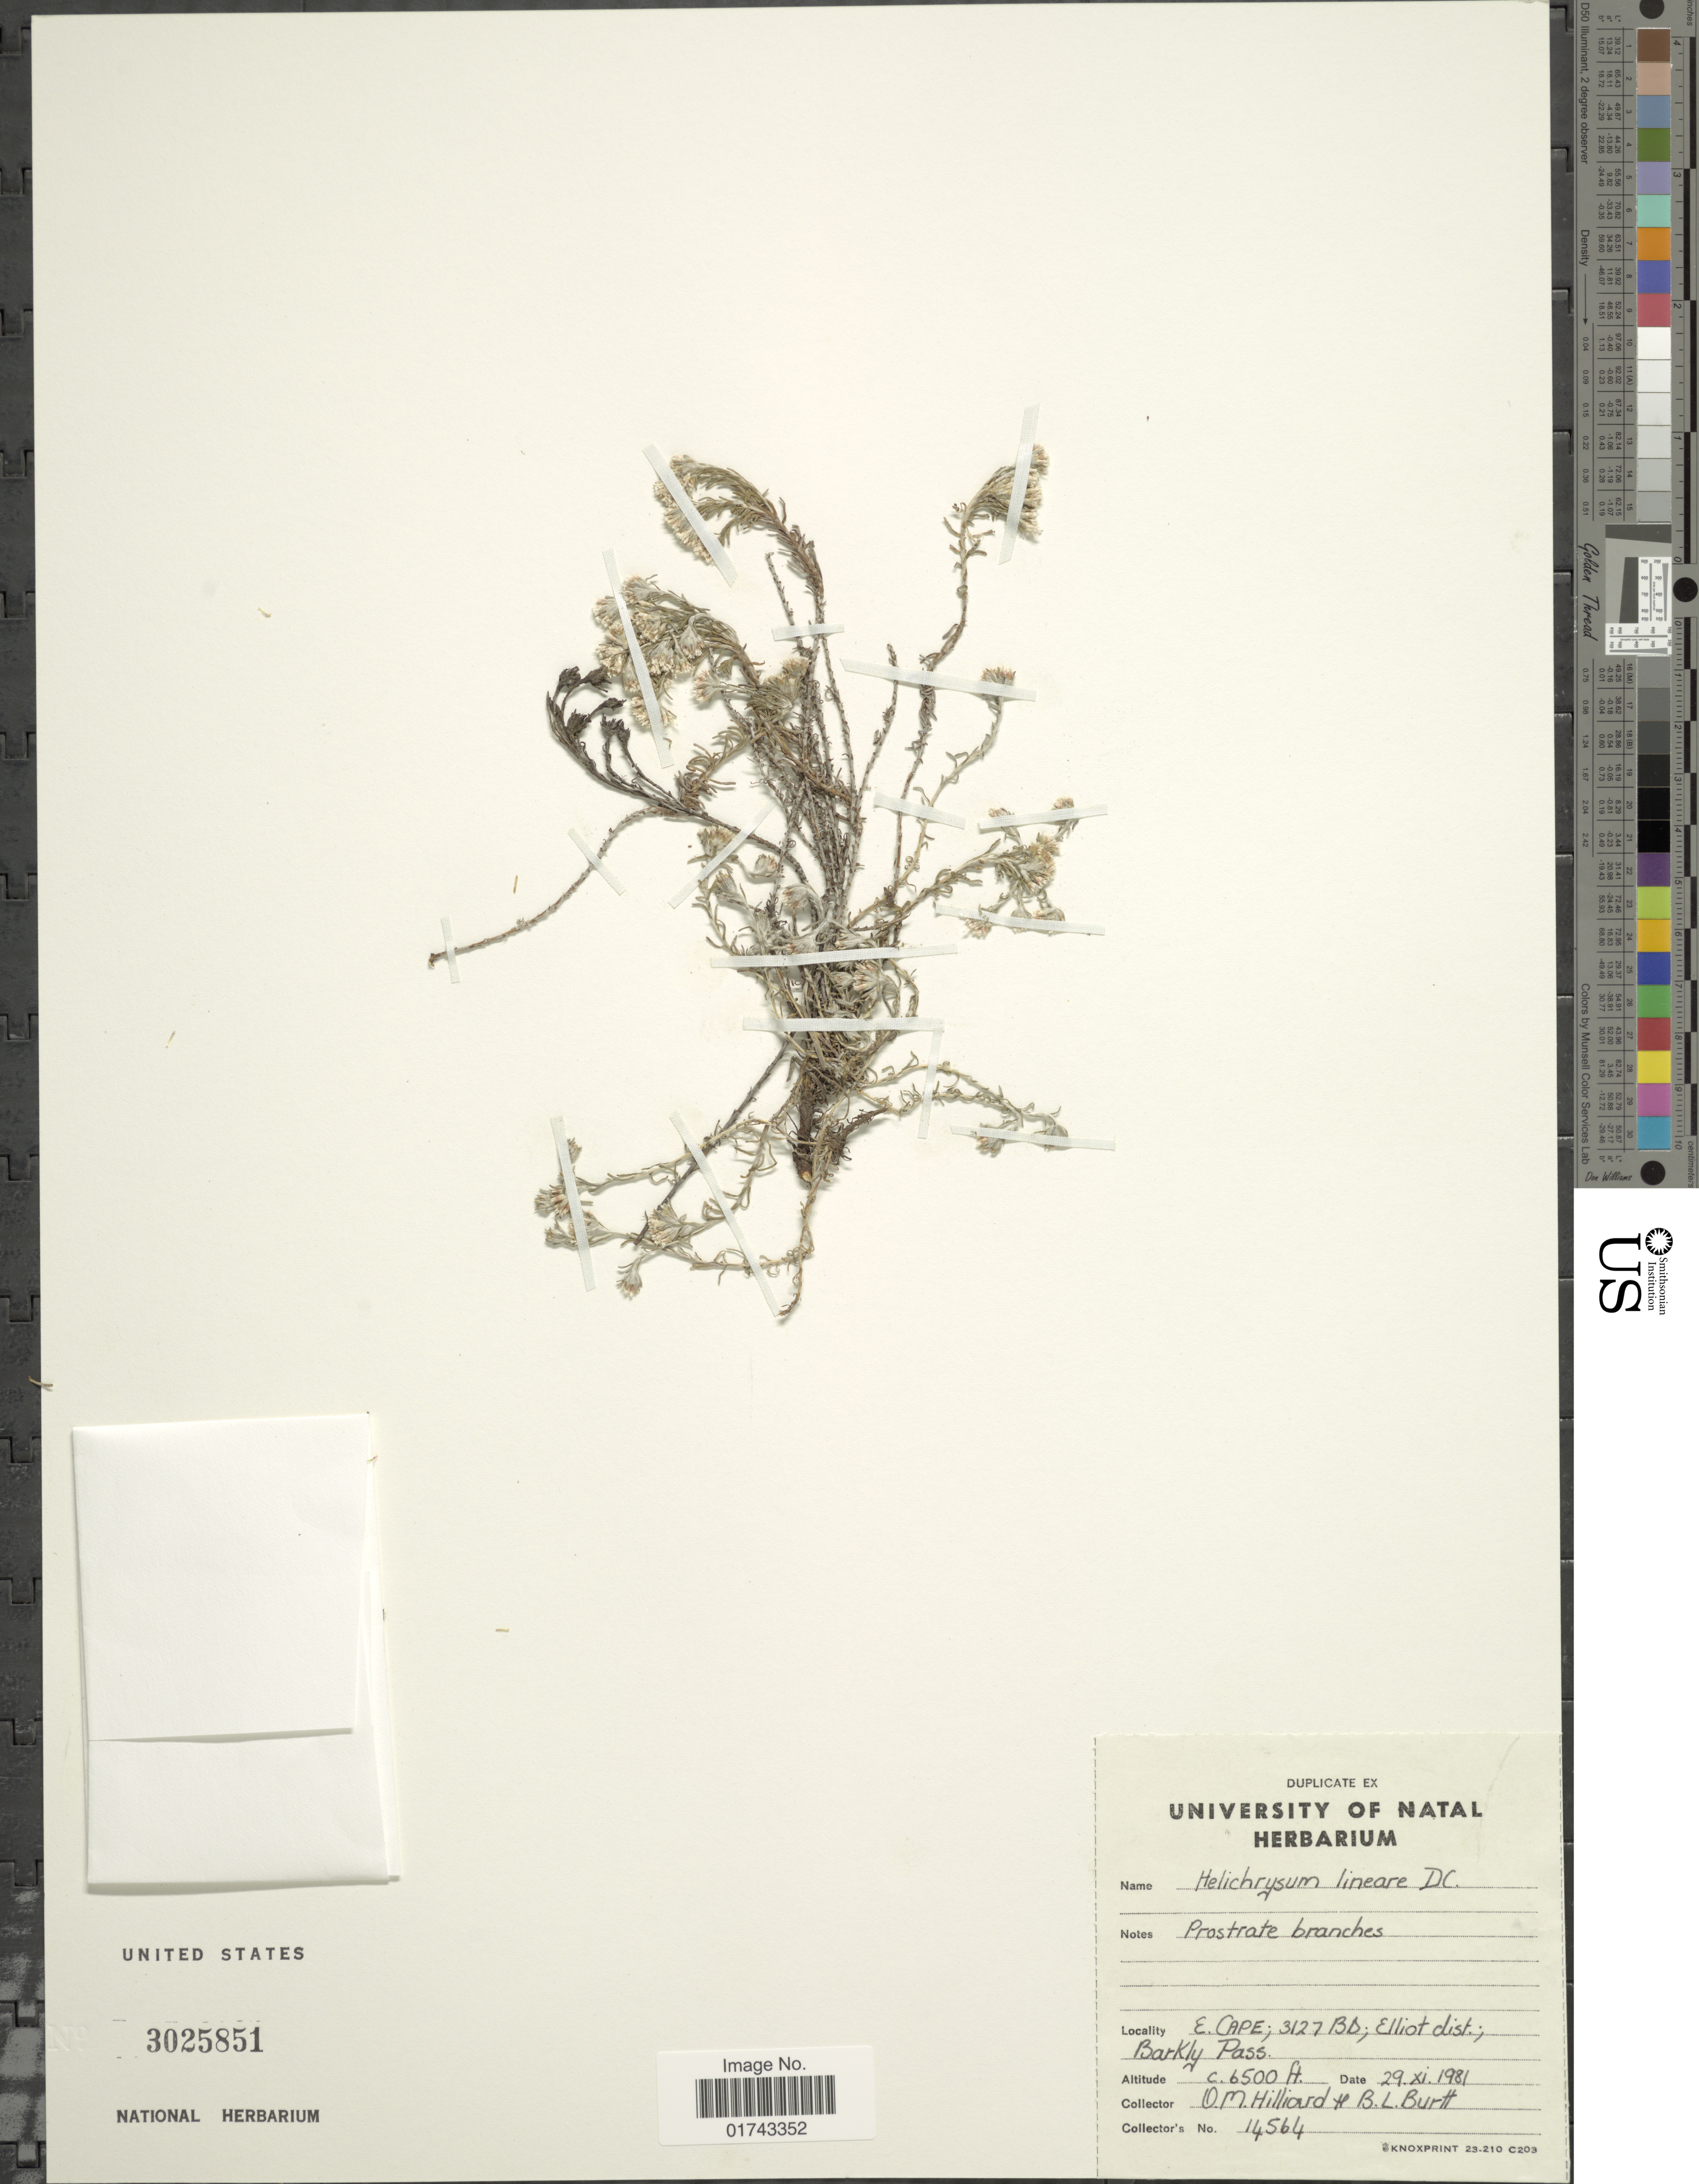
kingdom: Plantae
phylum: Tracheophyta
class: Magnoliopsida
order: Asterales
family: Asteraceae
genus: Helichrysum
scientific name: Helichrysum lineare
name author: DC.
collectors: O. M. Hilliard & B. L. Burtt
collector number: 14564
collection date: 1981-11-29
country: South Africa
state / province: Eastern Cape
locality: E. Cape; 3127BD, Elliot dist.; Barkly Pass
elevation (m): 1981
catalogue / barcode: US 3025851